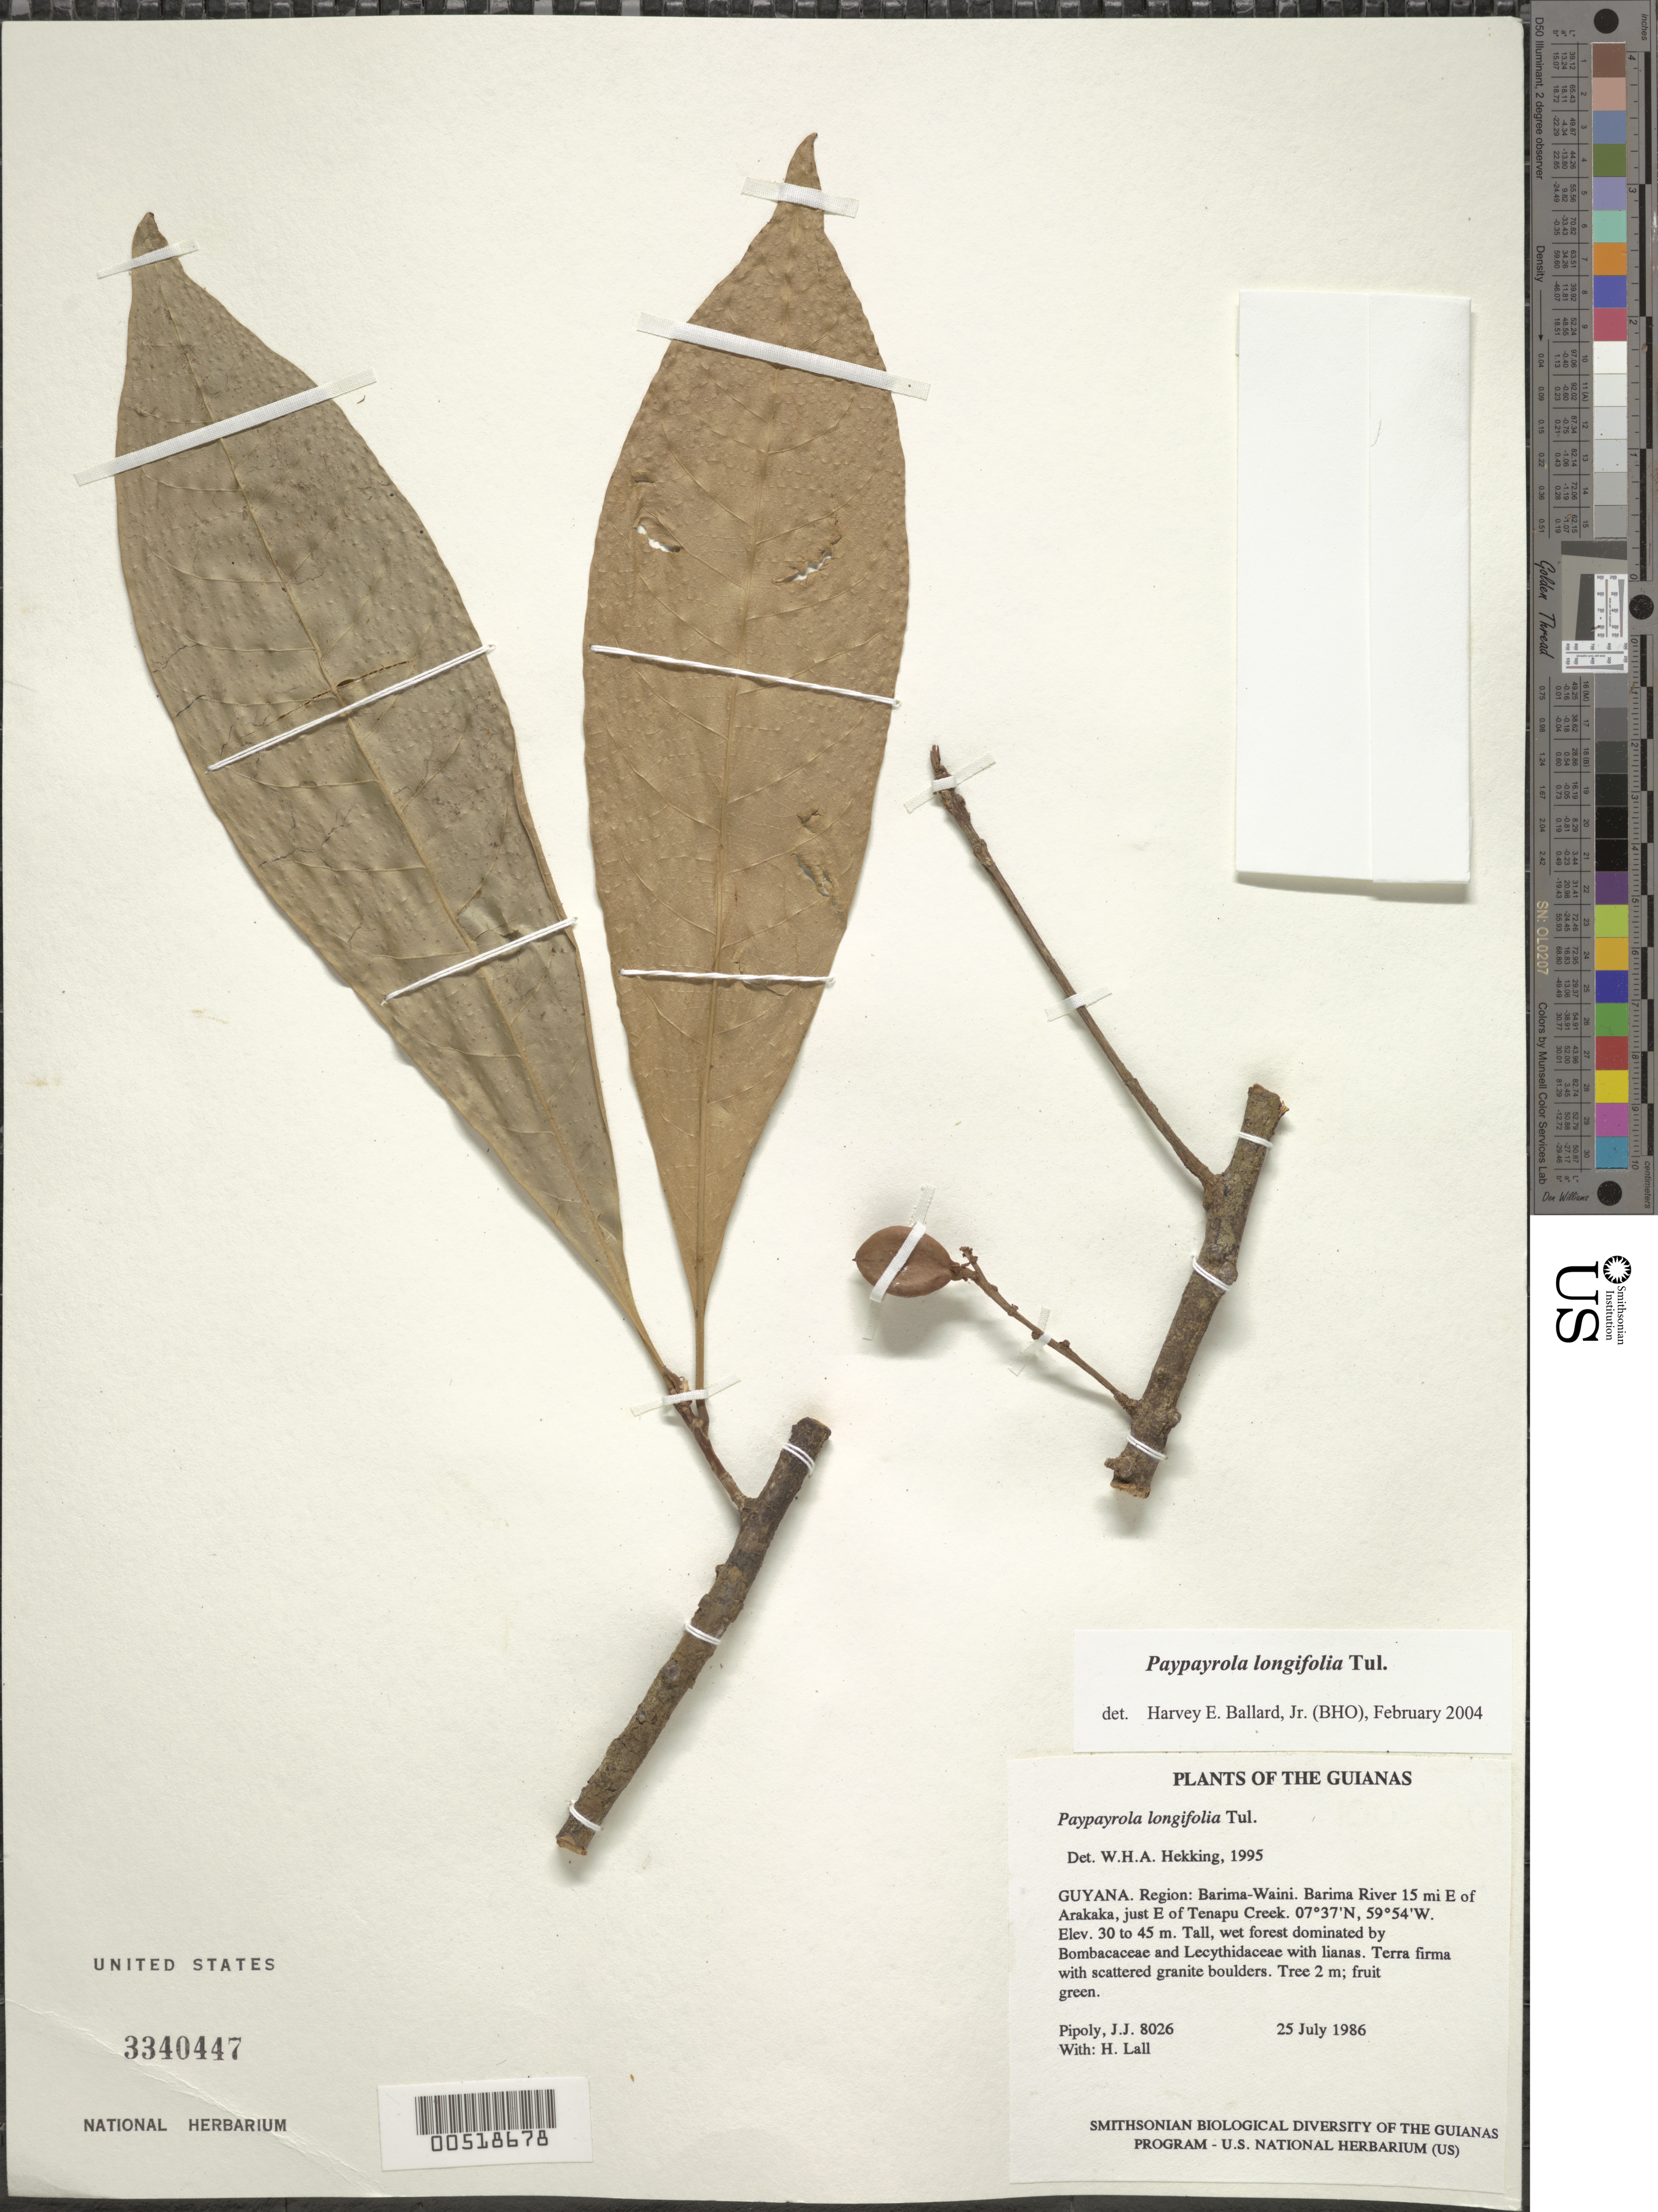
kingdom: Plantae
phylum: Tracheophyta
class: Magnoliopsida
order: Malpighiales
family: Violaceae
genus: Paypayrola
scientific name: Paypayrola longifolia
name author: Tul.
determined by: Ballard, Harvey E.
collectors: J. J. Pipoly & H. Lall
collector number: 8026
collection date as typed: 25 July 1986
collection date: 1986-07-25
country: Guyana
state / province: Barima-Waini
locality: Barima River 15 mi E of Arakaka, just E of Tenapu Creek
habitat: Tall, wet forest dominated by Bombacaceae and Lecythidaceae with lianas. Terra firma with scattered granite boulders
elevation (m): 30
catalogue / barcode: US 3340447